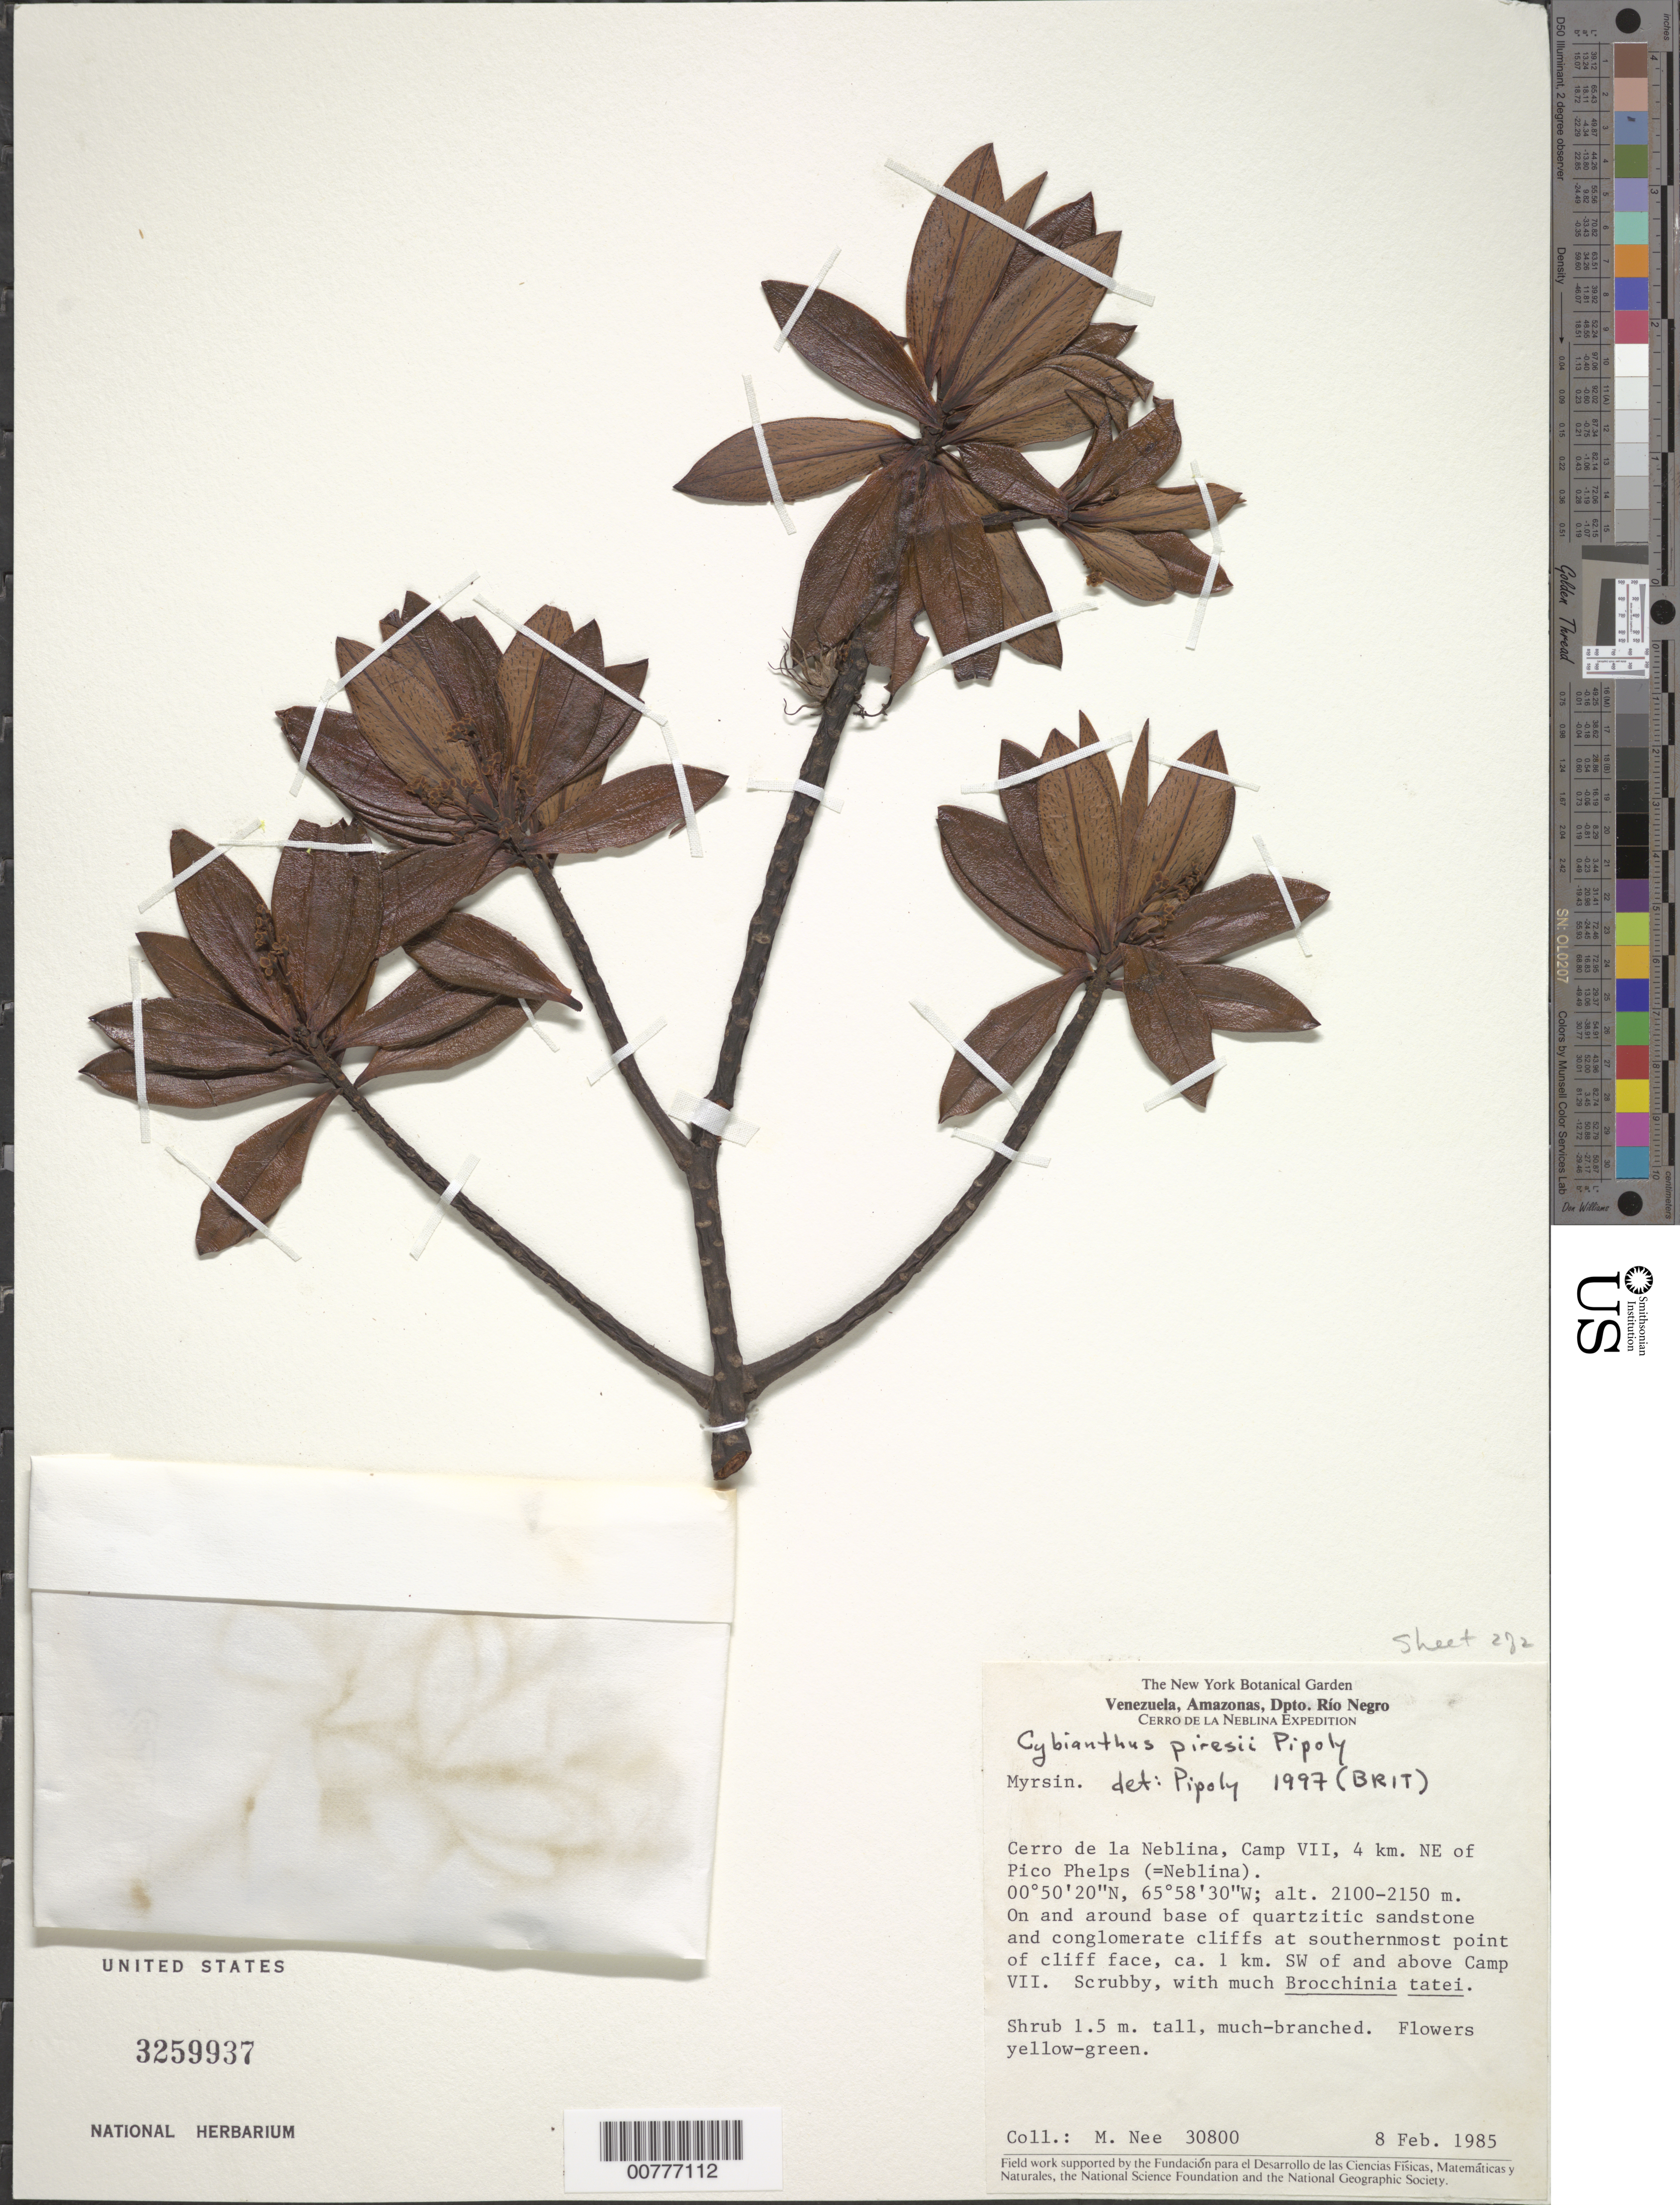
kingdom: Plantae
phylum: Tracheophyta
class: Magnoliopsida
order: Ericales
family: Primulaceae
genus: Cybianthus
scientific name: Cybianthus piresii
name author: Pipoly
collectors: M. Nee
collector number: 30800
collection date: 1985-02-08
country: Venezuela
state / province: Amazonas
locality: Dpto. Río Negro, Cerro de la Neblina, Camp VII, 4 km. NE of Pico Phelps (=Neblina).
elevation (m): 2100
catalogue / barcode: US 3259937